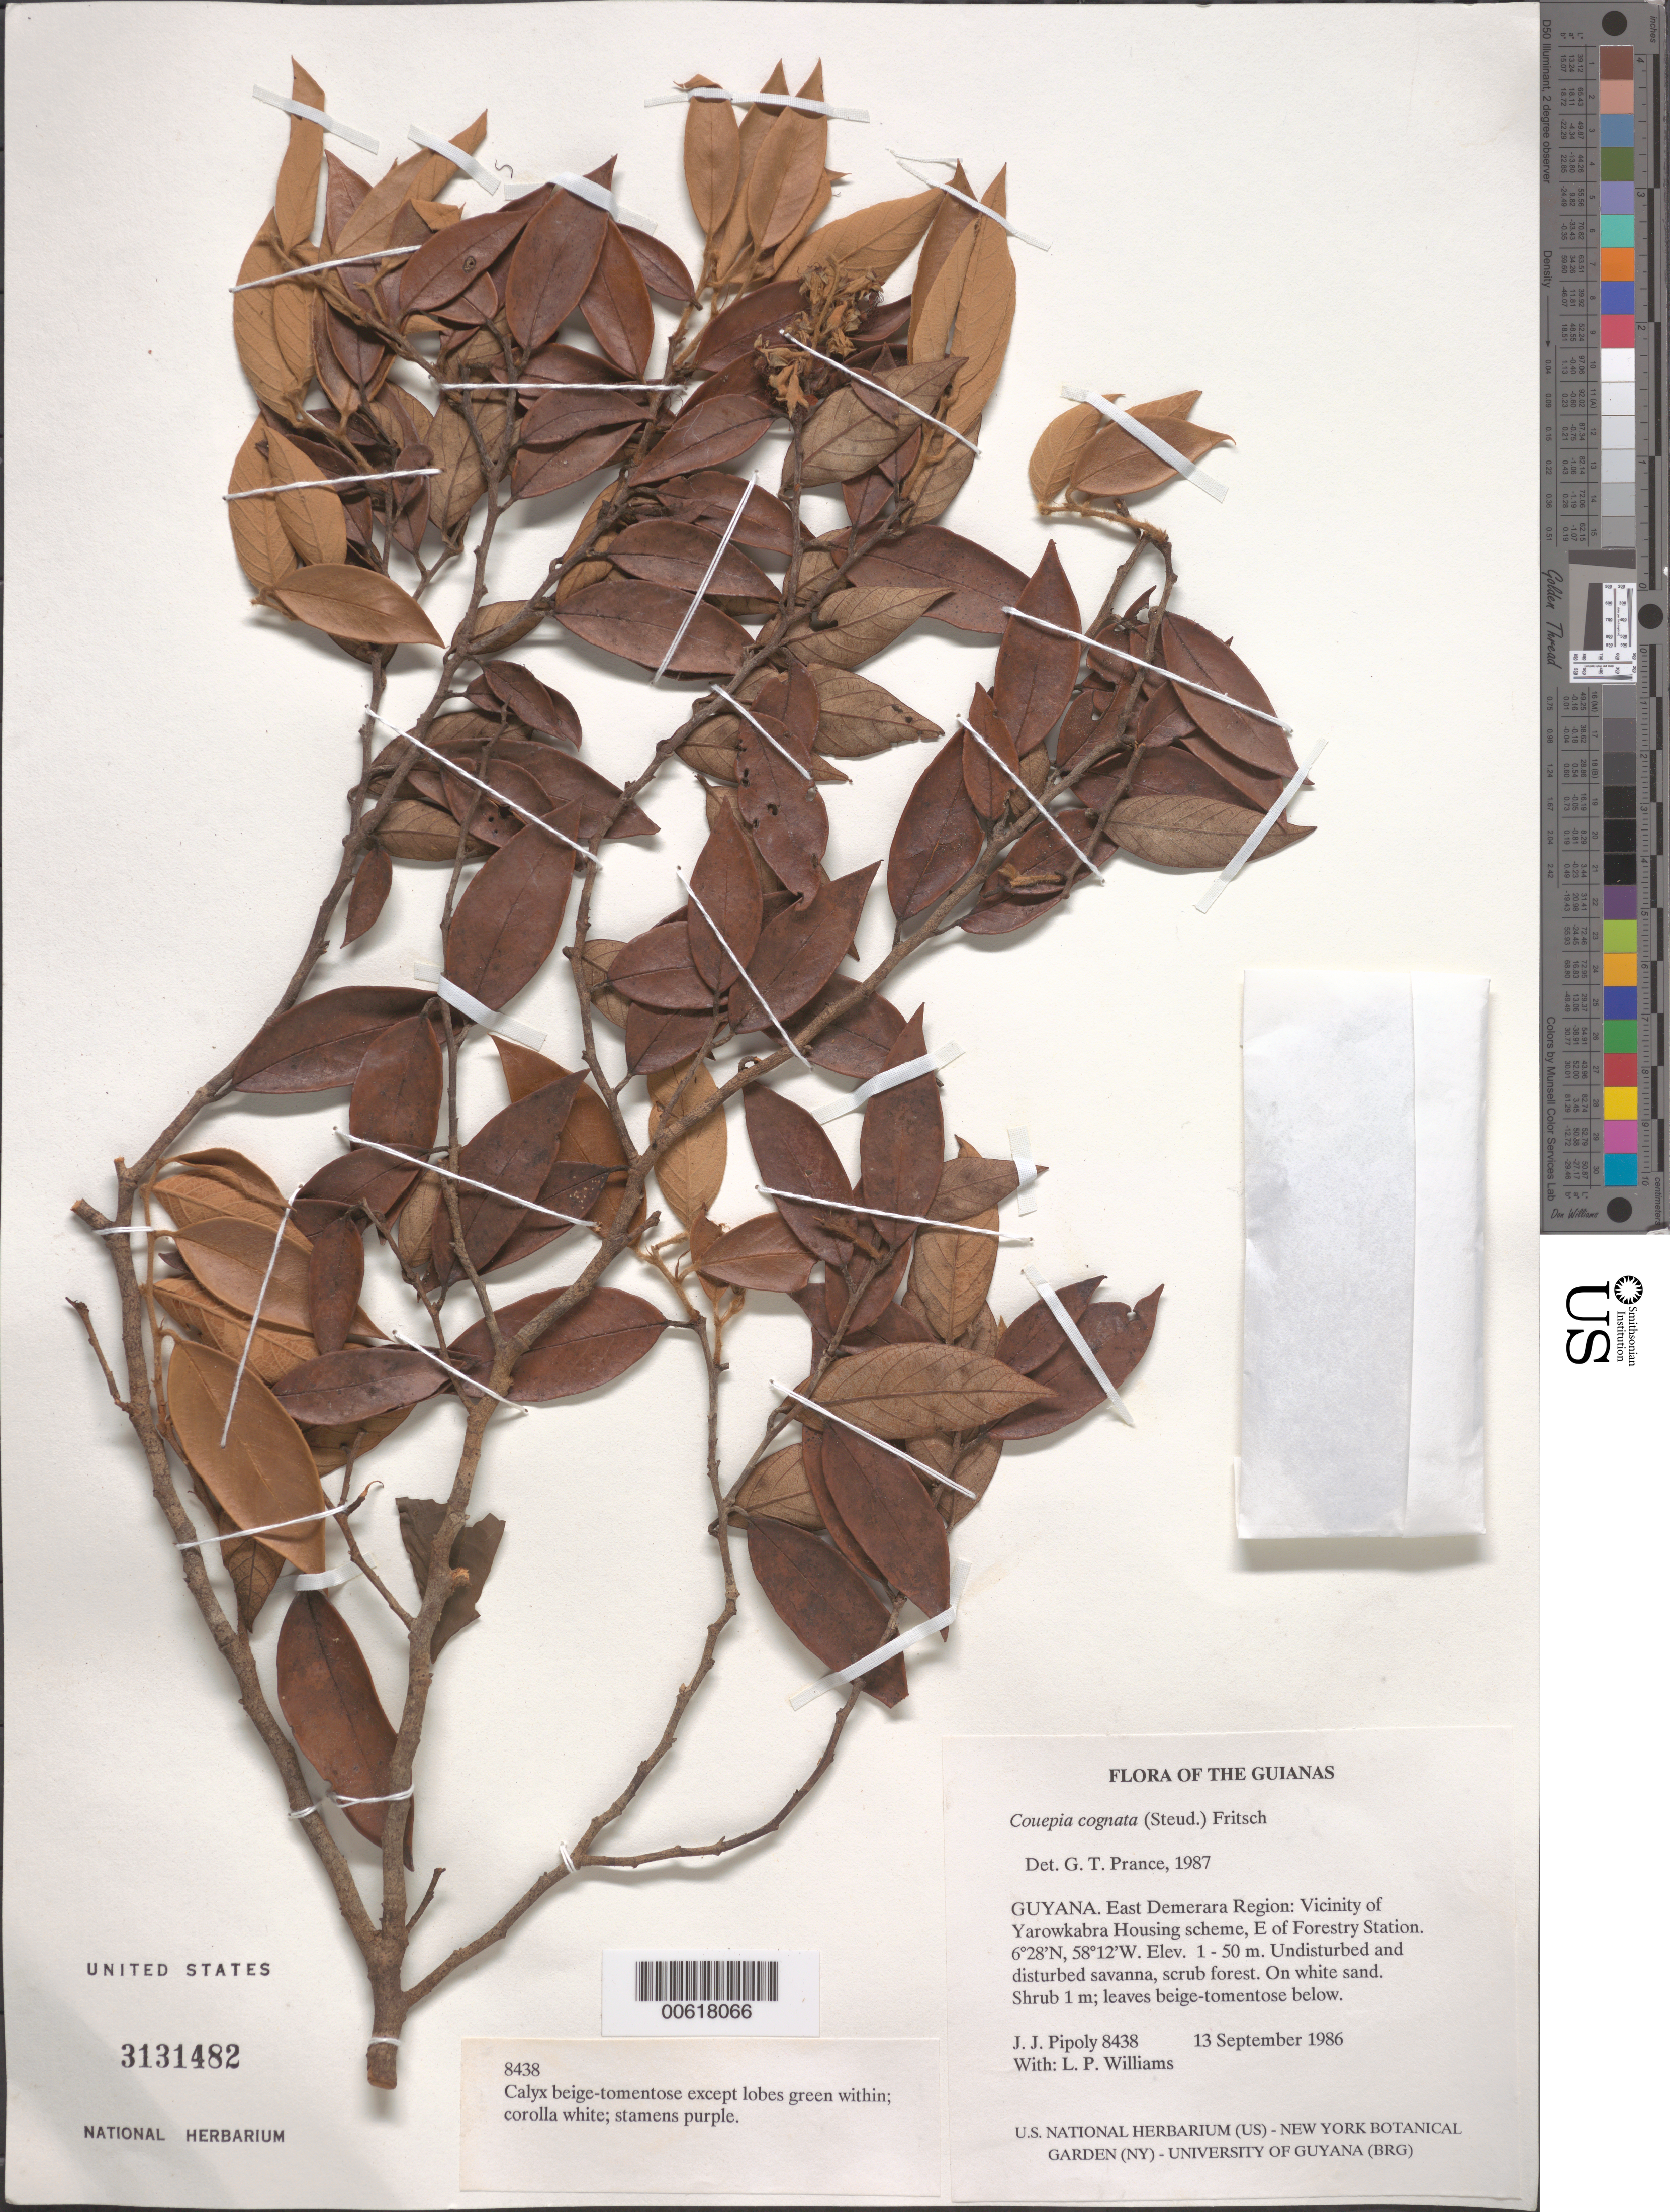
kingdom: Plantae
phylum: Tracheophyta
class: Magnoliopsida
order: Malpighiales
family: Chrysobalanaceae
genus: Gaulettia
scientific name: Gaulettia cognata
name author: (Steud.) Sothers & Prance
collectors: J. J. Pipoly & L. P. Williams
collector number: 8438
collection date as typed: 13 September 1986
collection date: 1986-09-13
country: Guyana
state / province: Demerara-Mahaica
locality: Vicinity of Yarowkabra Housing scheme, E of Forestry Station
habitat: Undisturbed and disturbed savanna, scrub forest. On white sand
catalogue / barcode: US 3131482